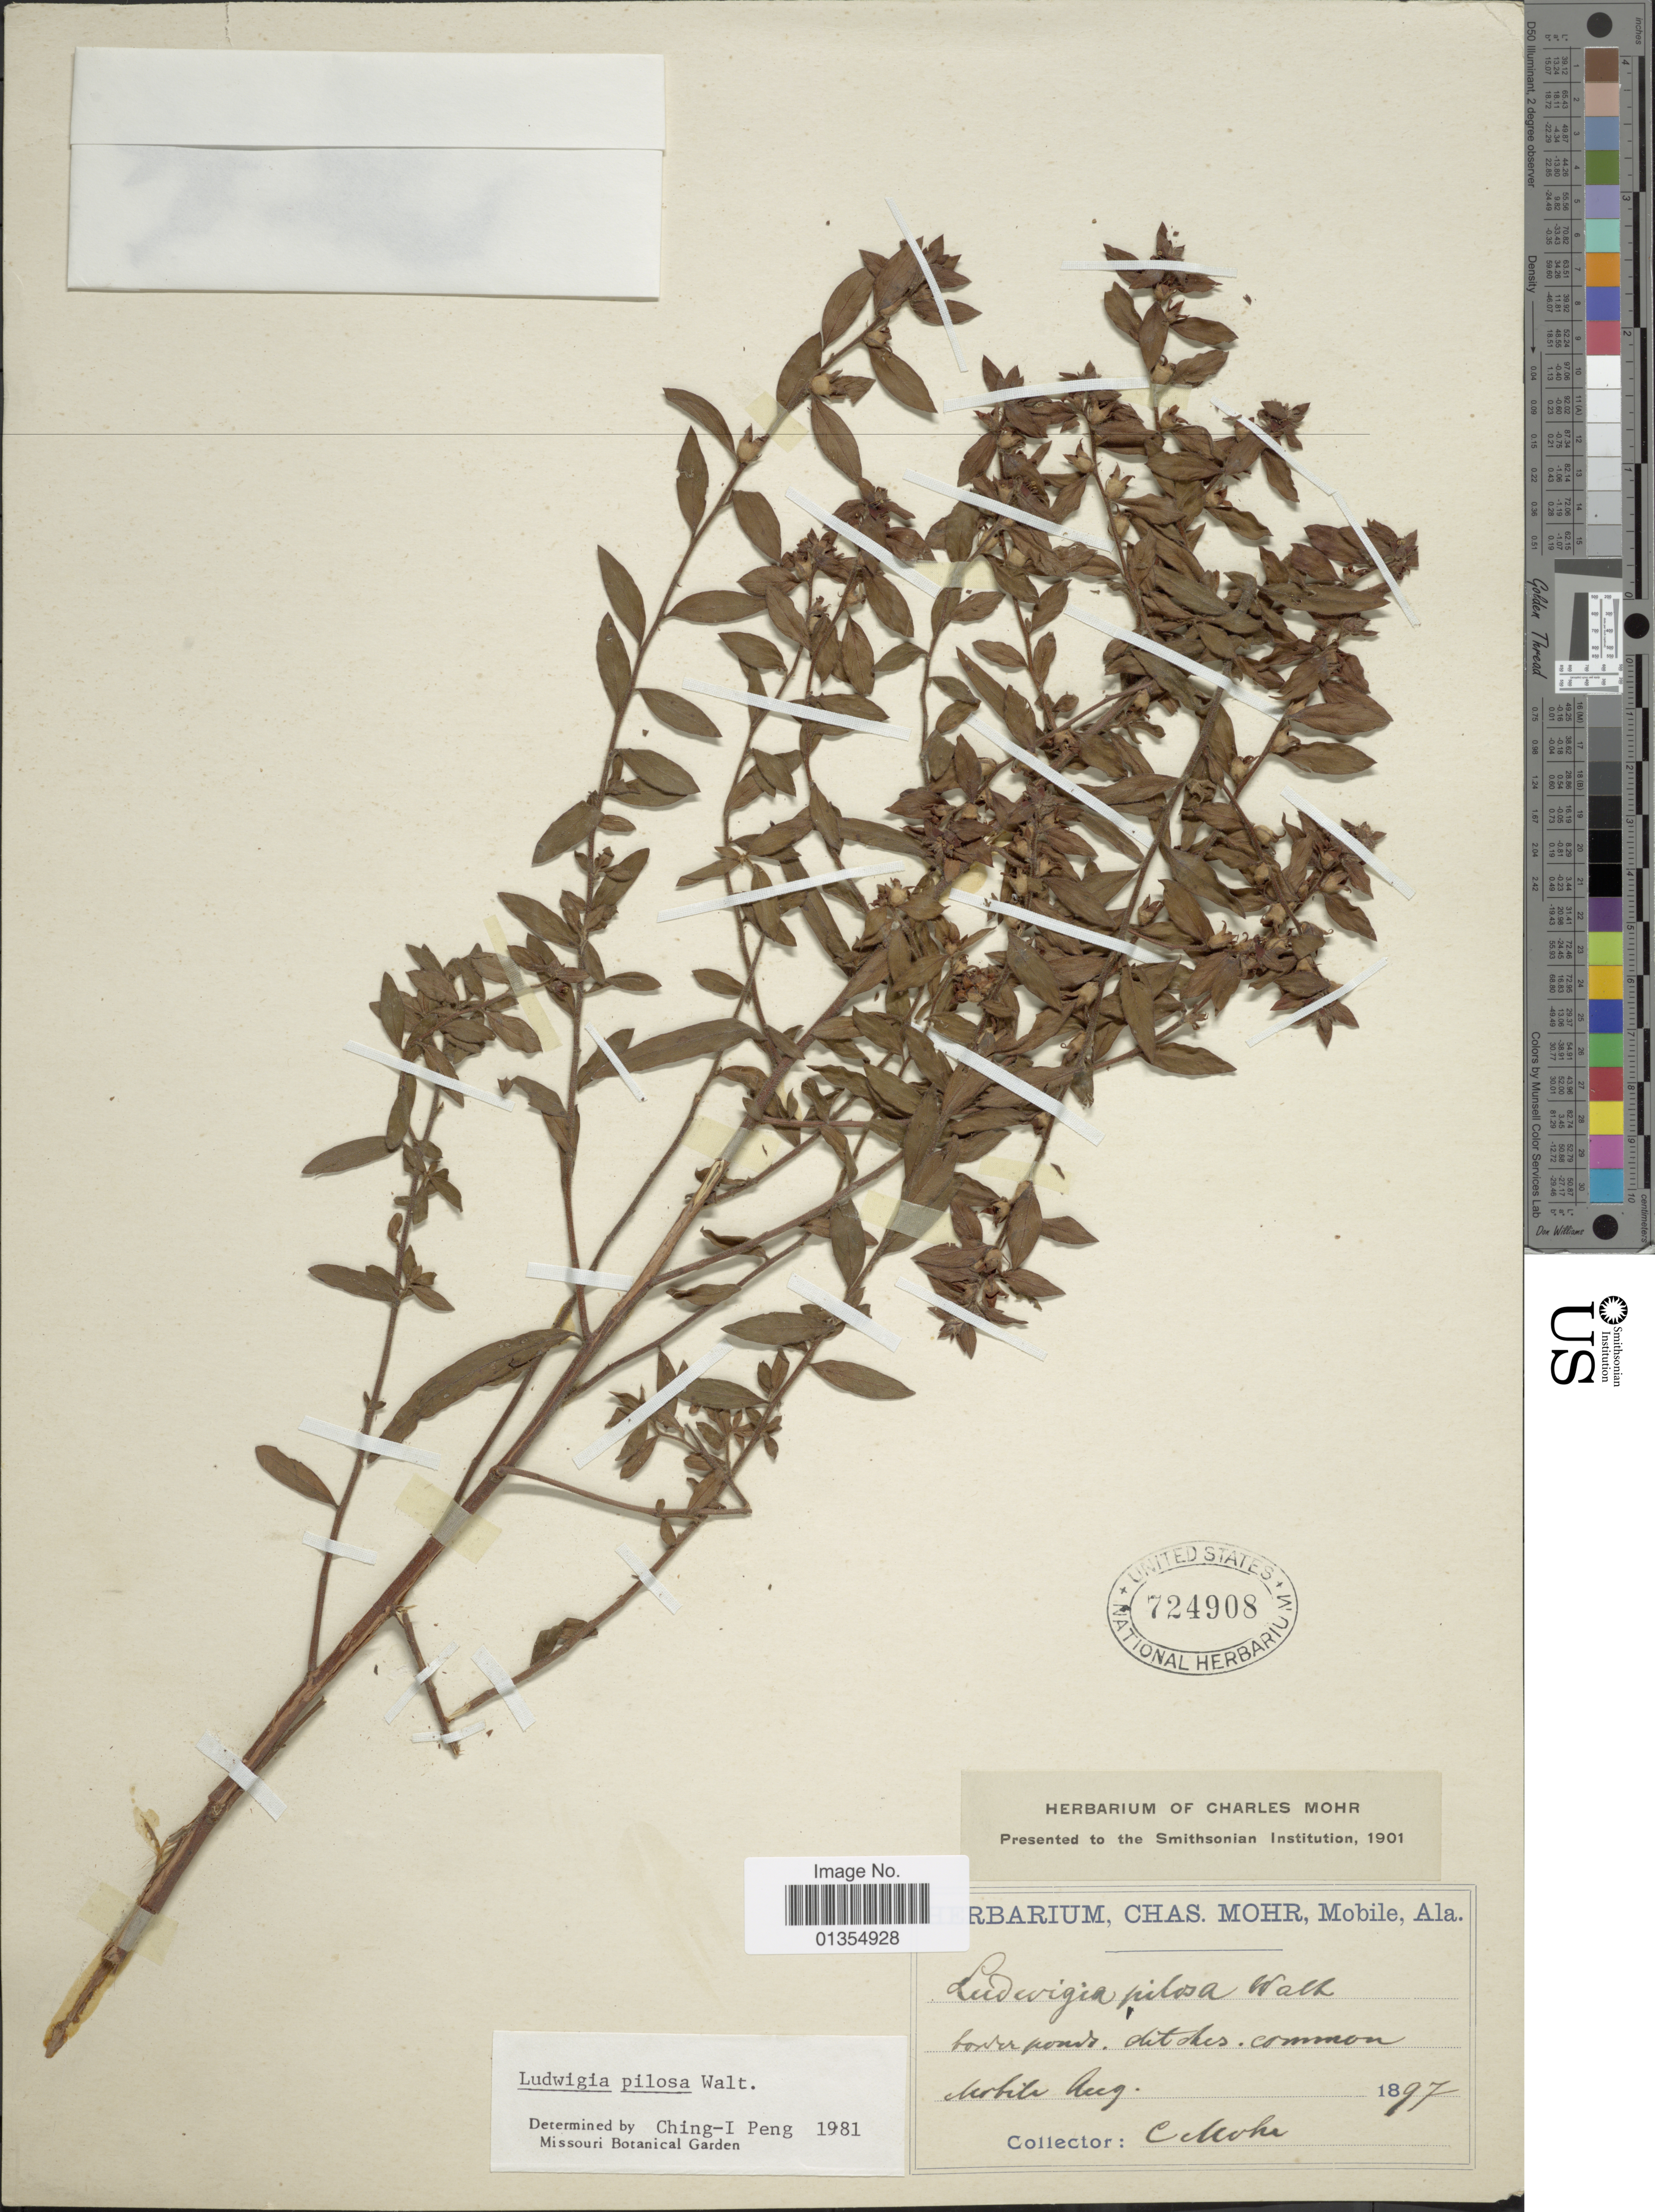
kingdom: Plantae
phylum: Tracheophyta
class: Magnoliopsida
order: Myrtales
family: Onagraceae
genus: Ludwigia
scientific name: Ludwigia pilosa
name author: Walter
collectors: C. T. Mohr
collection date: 1897-08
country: United States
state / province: Alabama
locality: Mobile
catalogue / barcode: US 724908